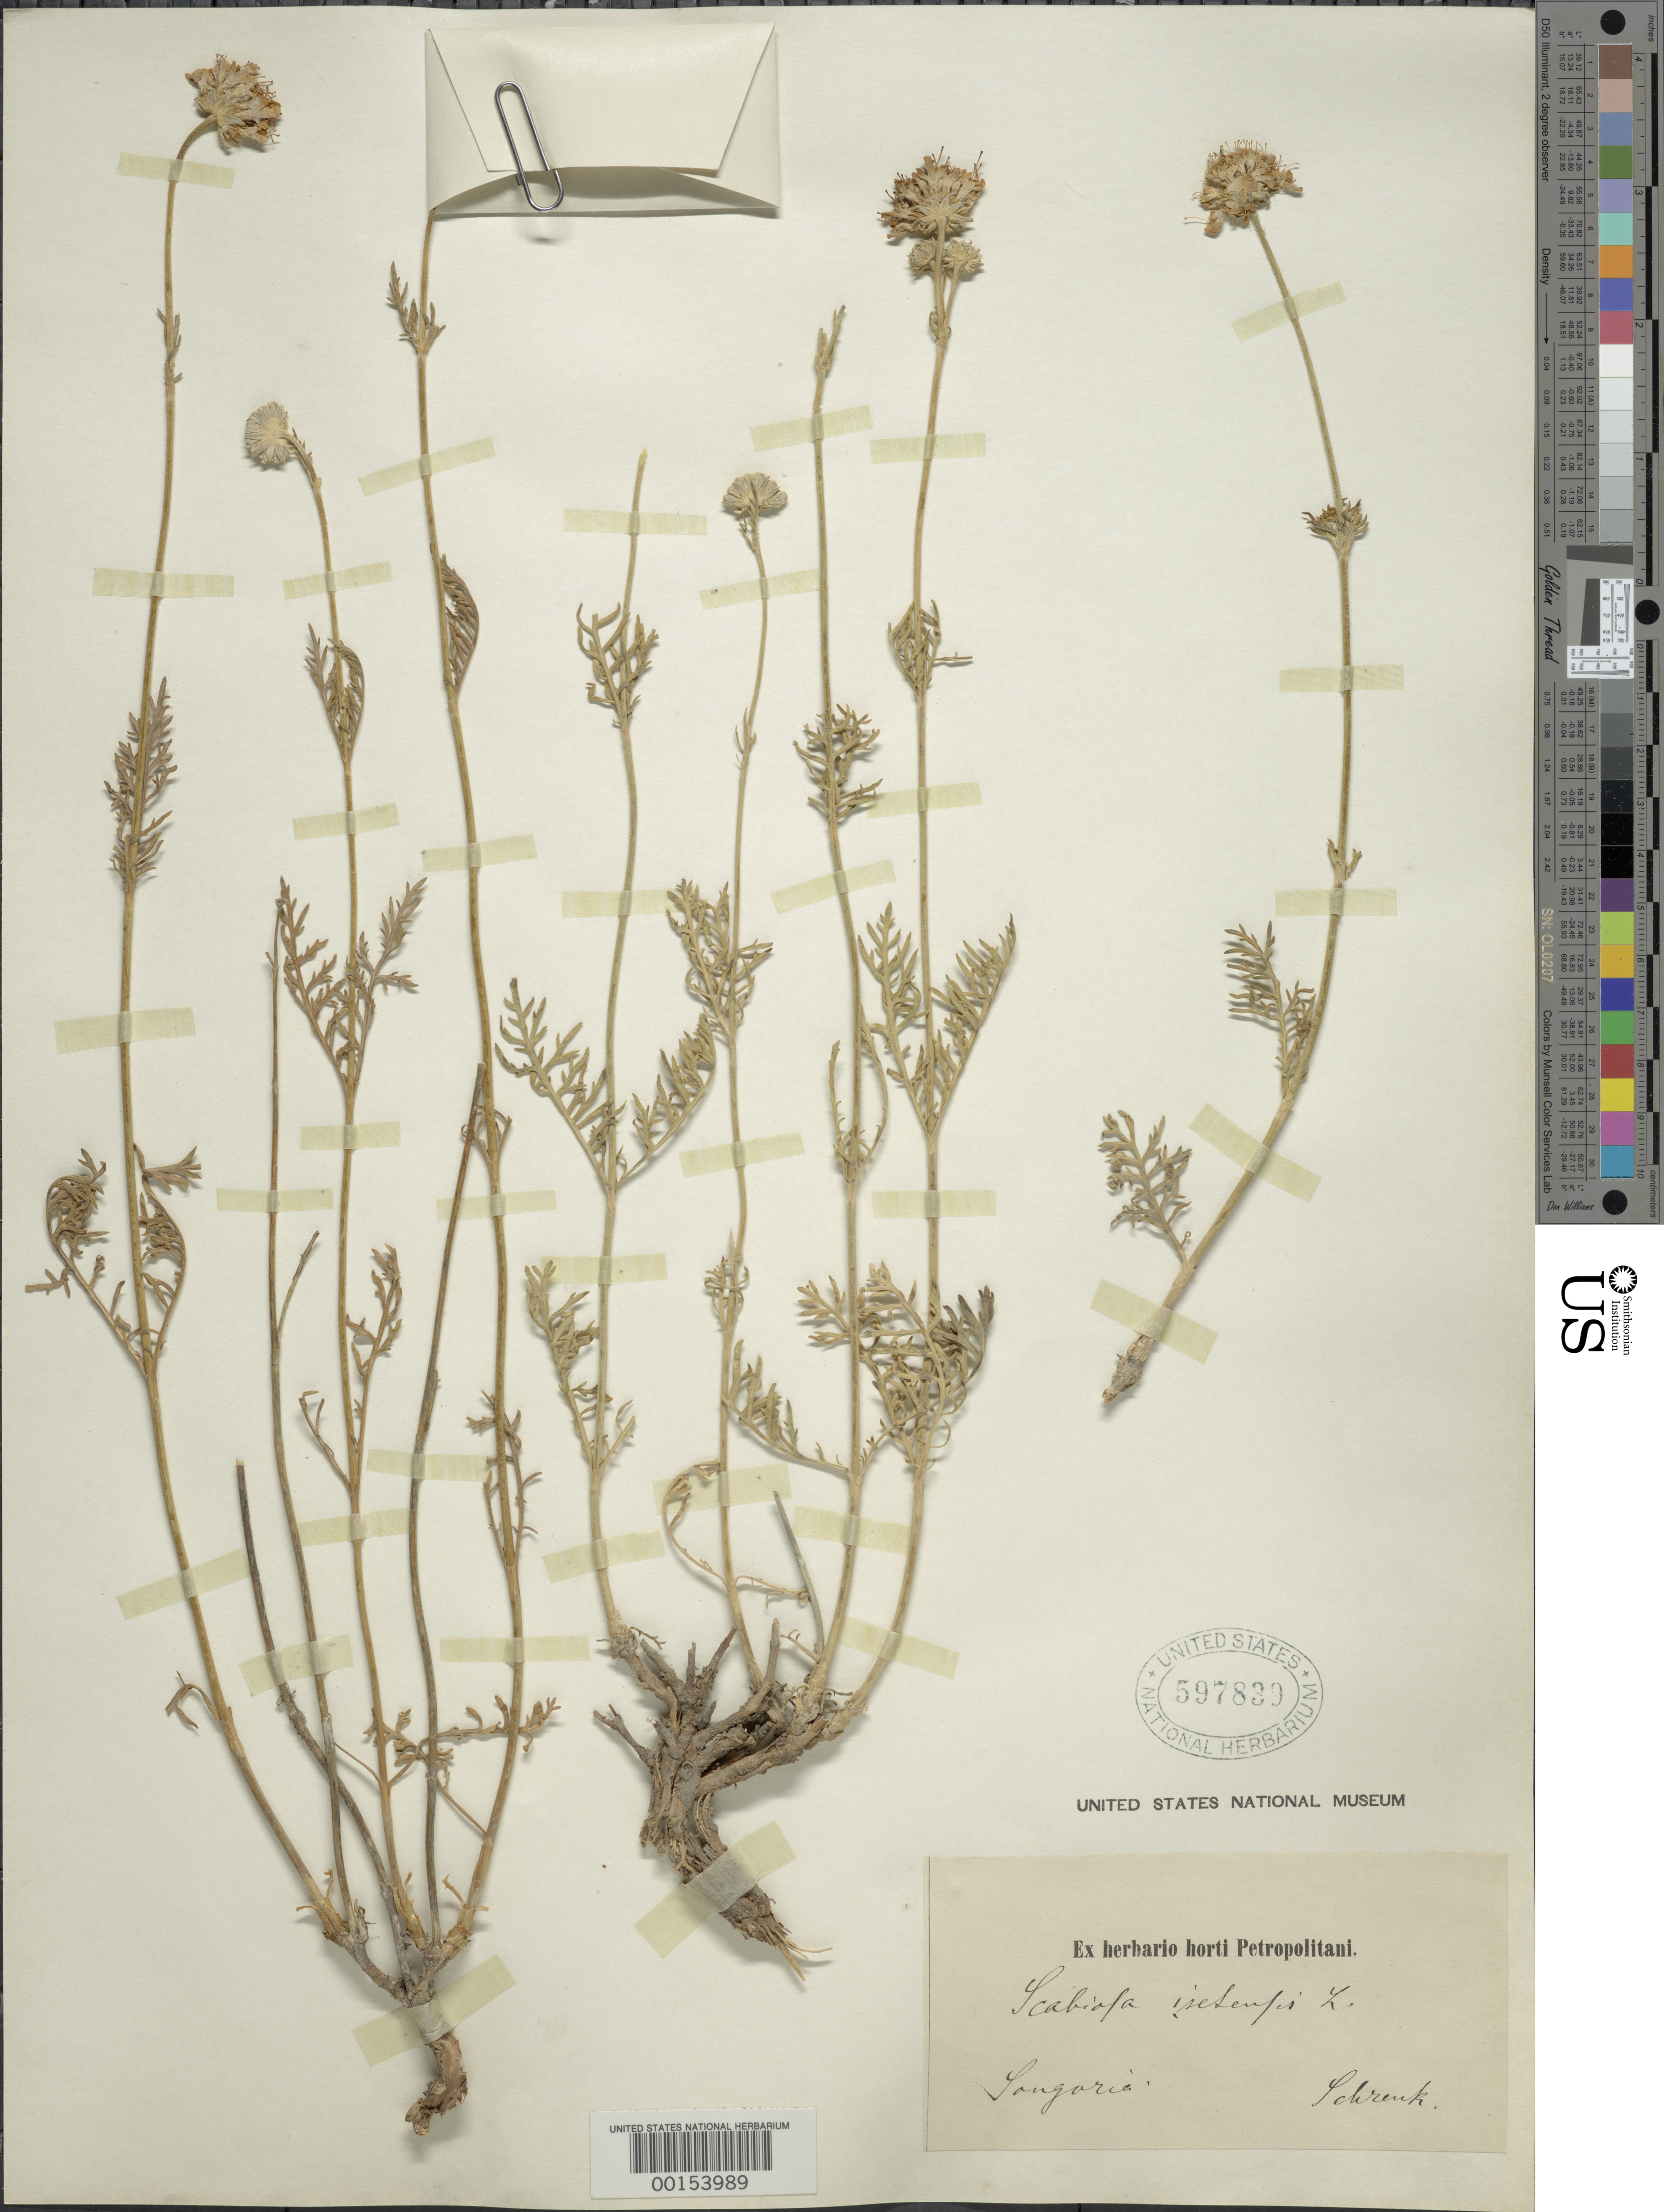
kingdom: Plantae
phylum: Tracheophyta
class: Magnoliopsida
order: Dipsacales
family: Caprifoliaceae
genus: Scabiosa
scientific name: Scabiosa isetensis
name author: L.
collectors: -- Schrenck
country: Russian Federation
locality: Sangoria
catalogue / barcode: US 597839